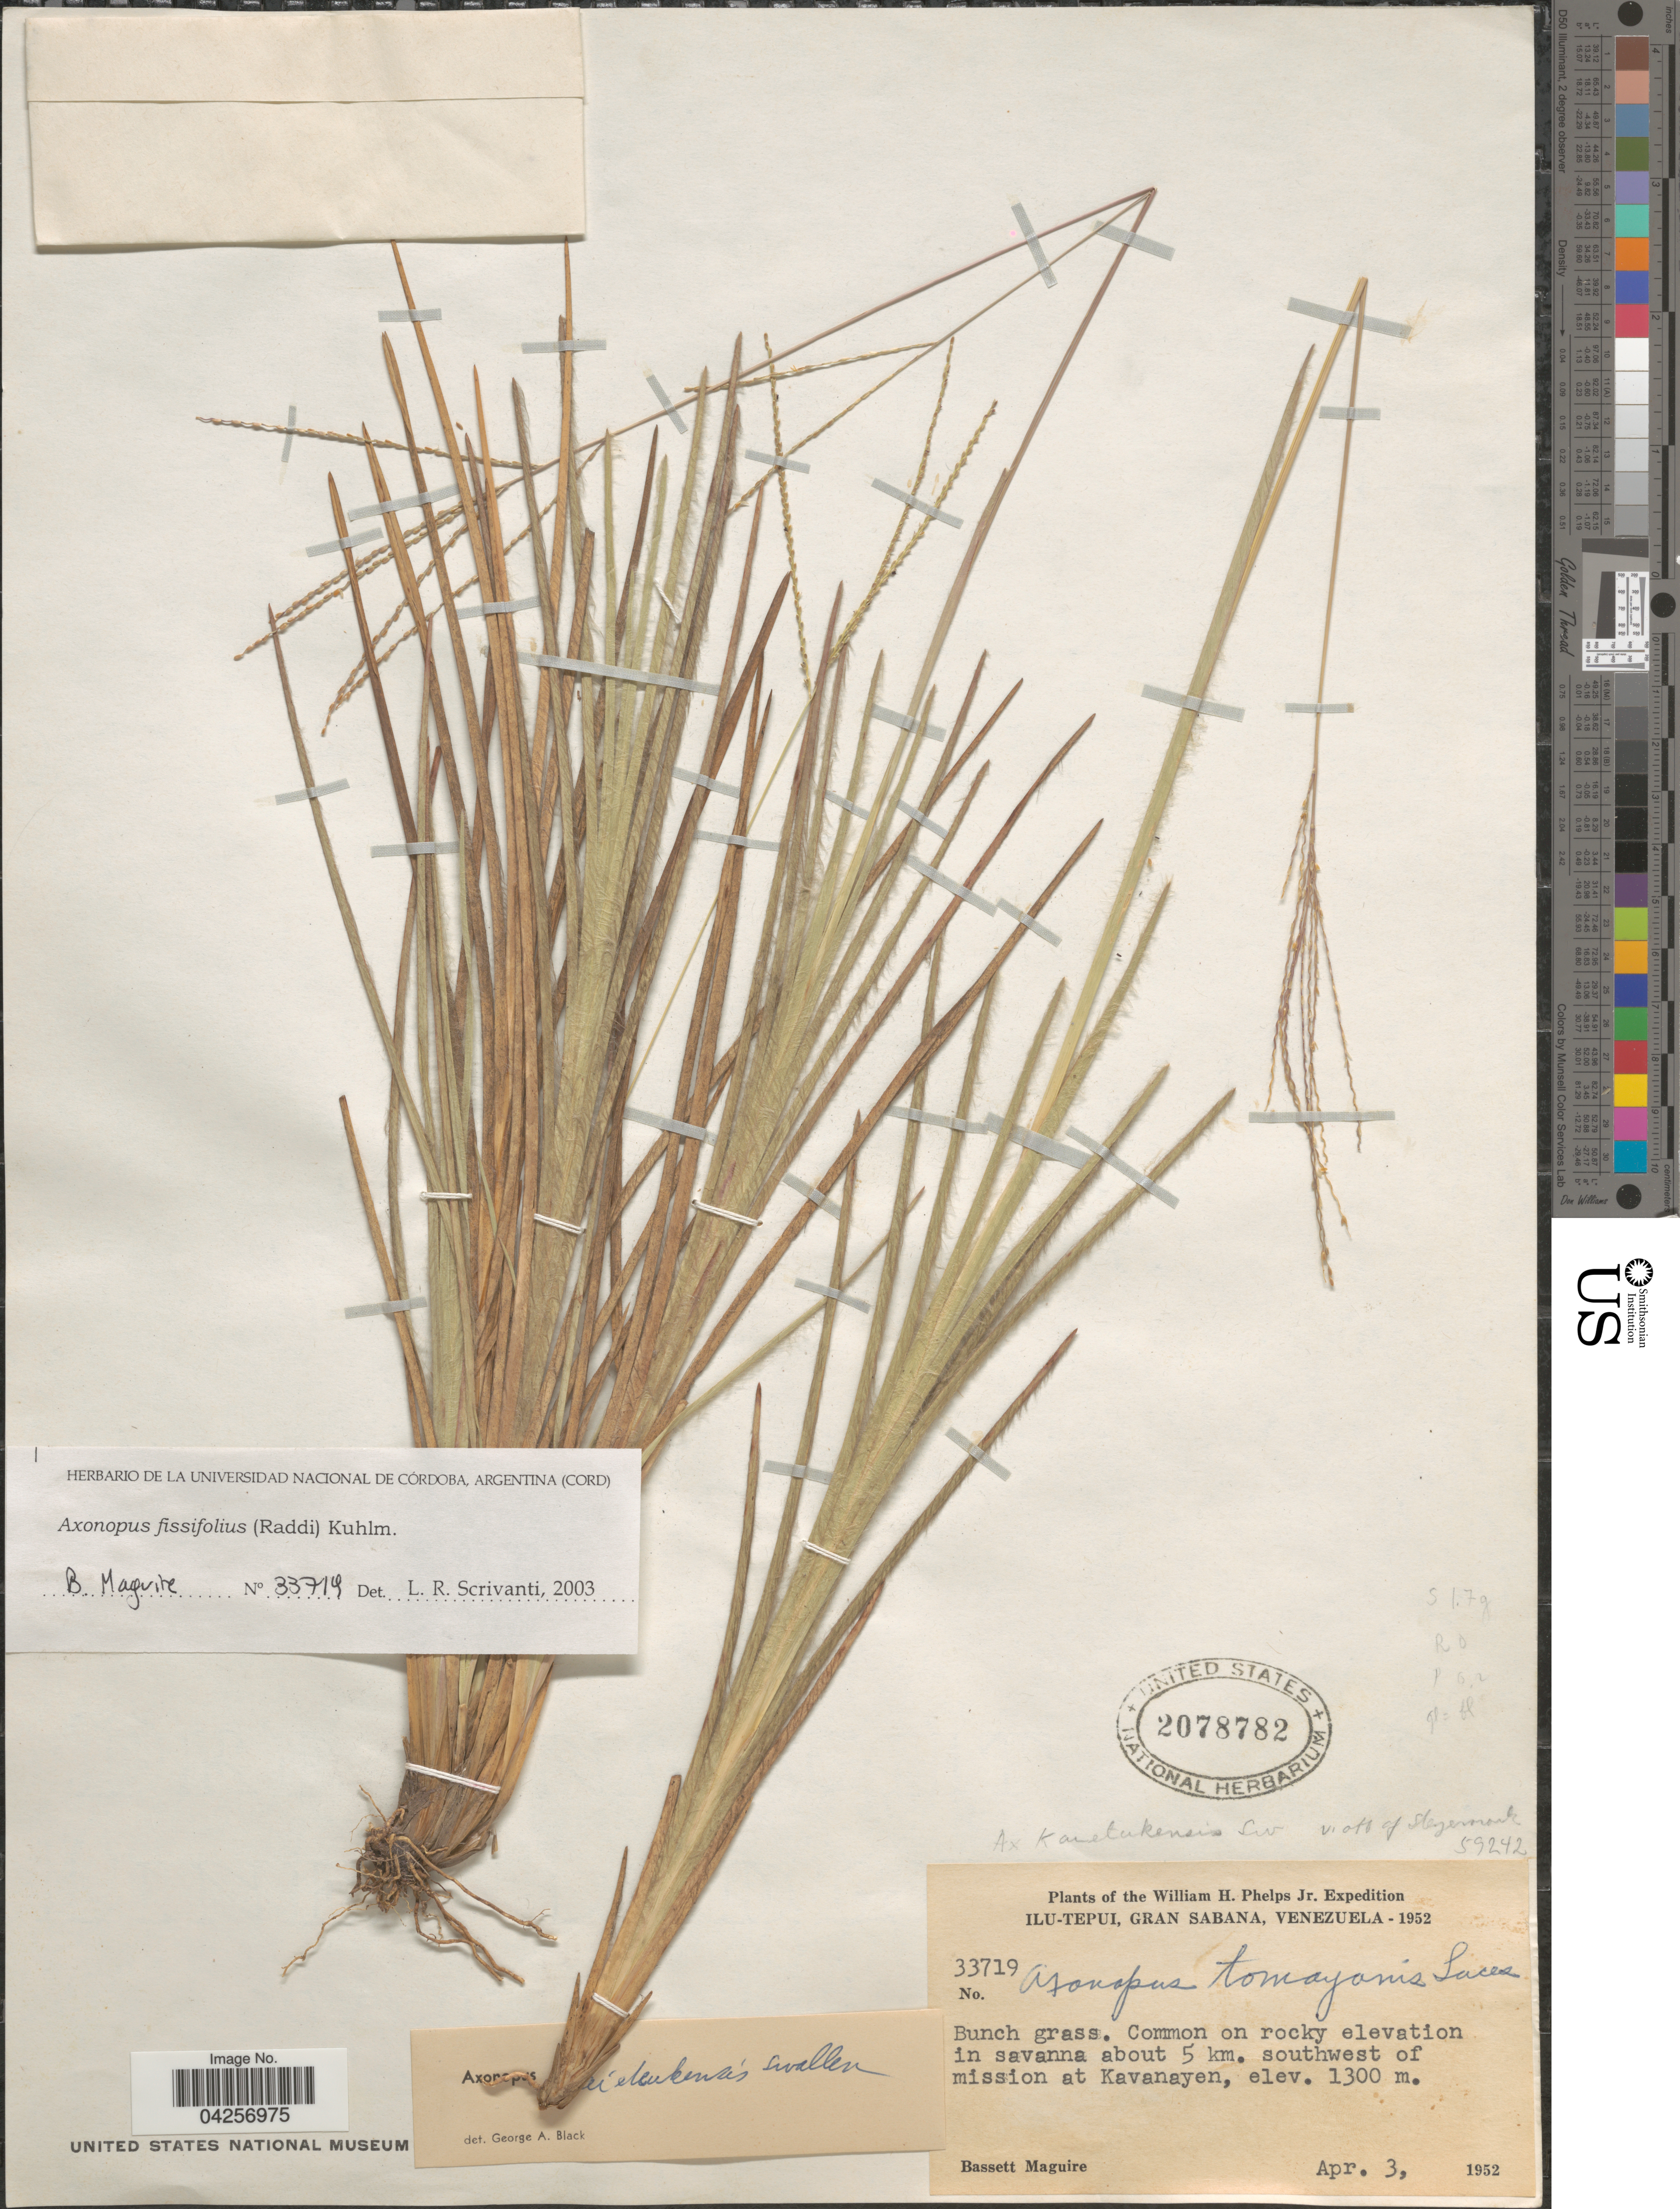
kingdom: Plantae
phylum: Tracheophyta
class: Liliopsida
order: Poales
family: Poaceae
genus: Axonopus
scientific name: Axonopus fissifolius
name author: (Raddi) Kuhlm.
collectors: B. Maguire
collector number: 33719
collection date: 1952-04-03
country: Venezuela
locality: The William H. Phelps Jr. Expedition. Ilu-Tepui, Gran Sabana - 1952. Common on rocky elevation in savanna about 5 km. southwest of mission at Kavanayen.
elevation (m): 1300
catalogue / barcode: US 2078782